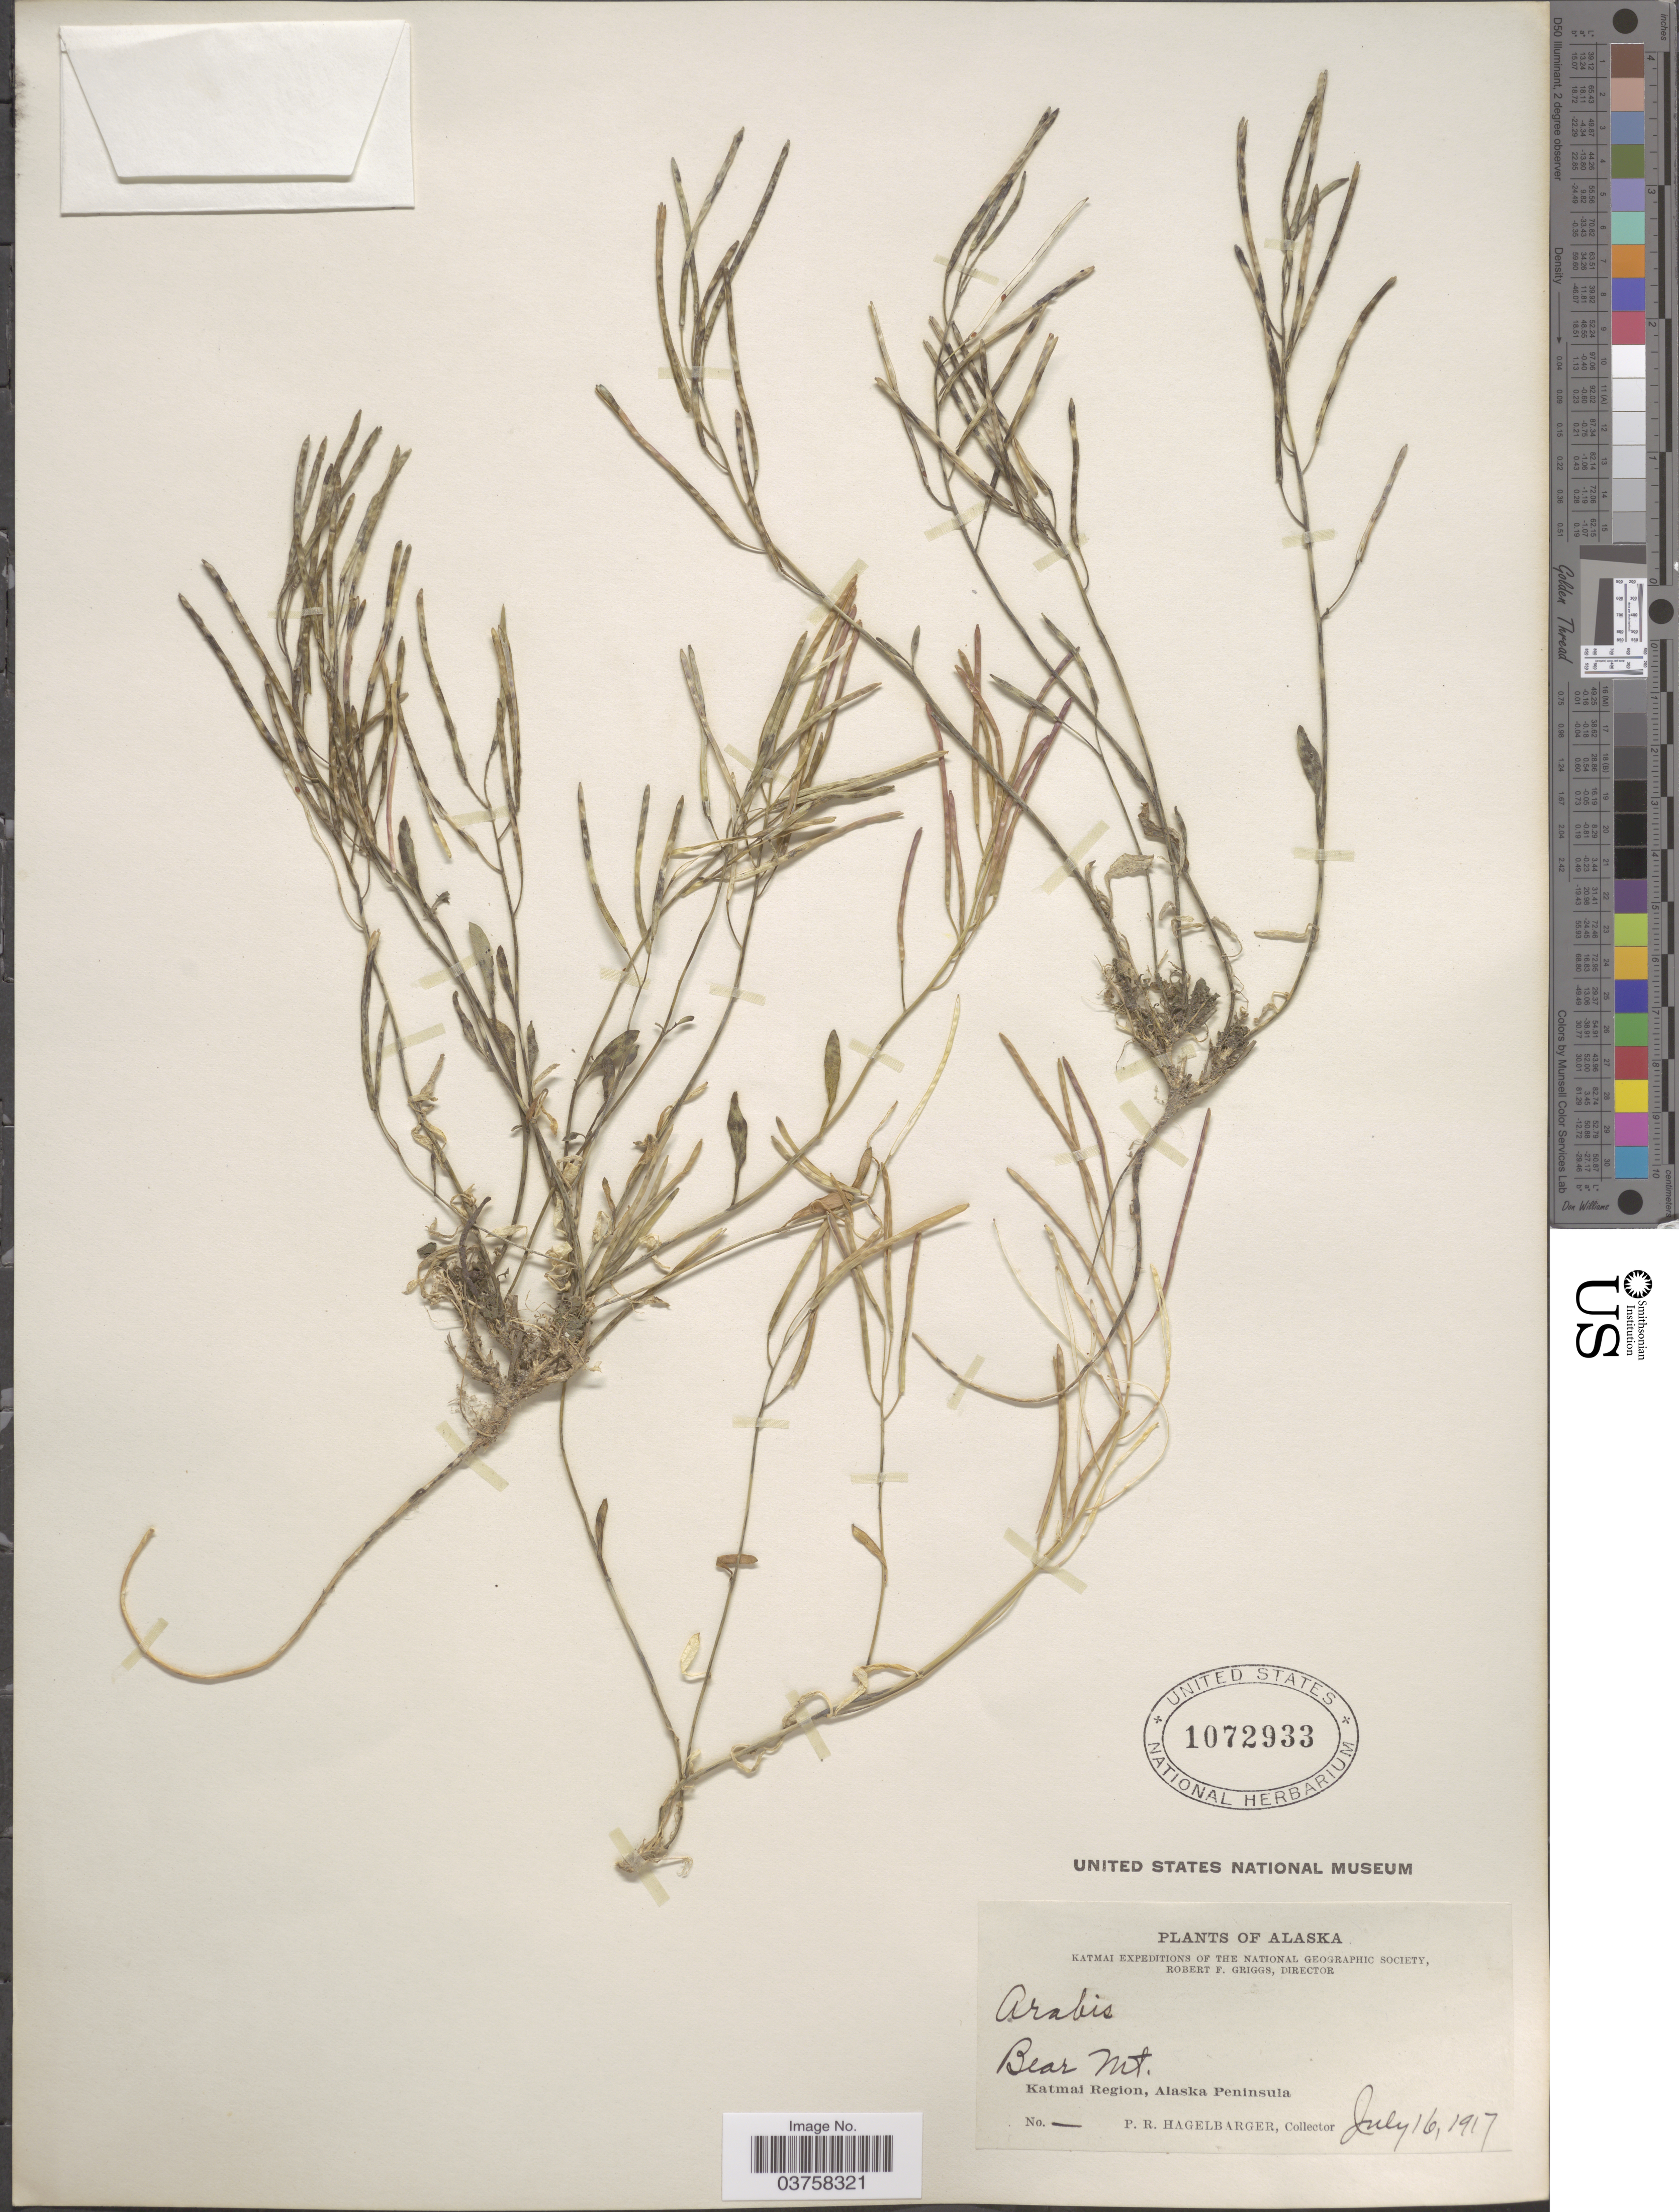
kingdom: Plantae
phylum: Tracheophyta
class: Magnoliopsida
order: Brassicales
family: Brassicaceae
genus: Arabidopsis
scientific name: Arabidopsis lyrata subsp. kamchatica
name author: (Fisch. ex DC.) O'Kane & Al-Shehbaz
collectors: P. Hagelbarger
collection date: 1917-07-16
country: United States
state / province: Alaska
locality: Bear Mt. Katmai Region, Alaska Peninsula.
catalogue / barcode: US 1072933